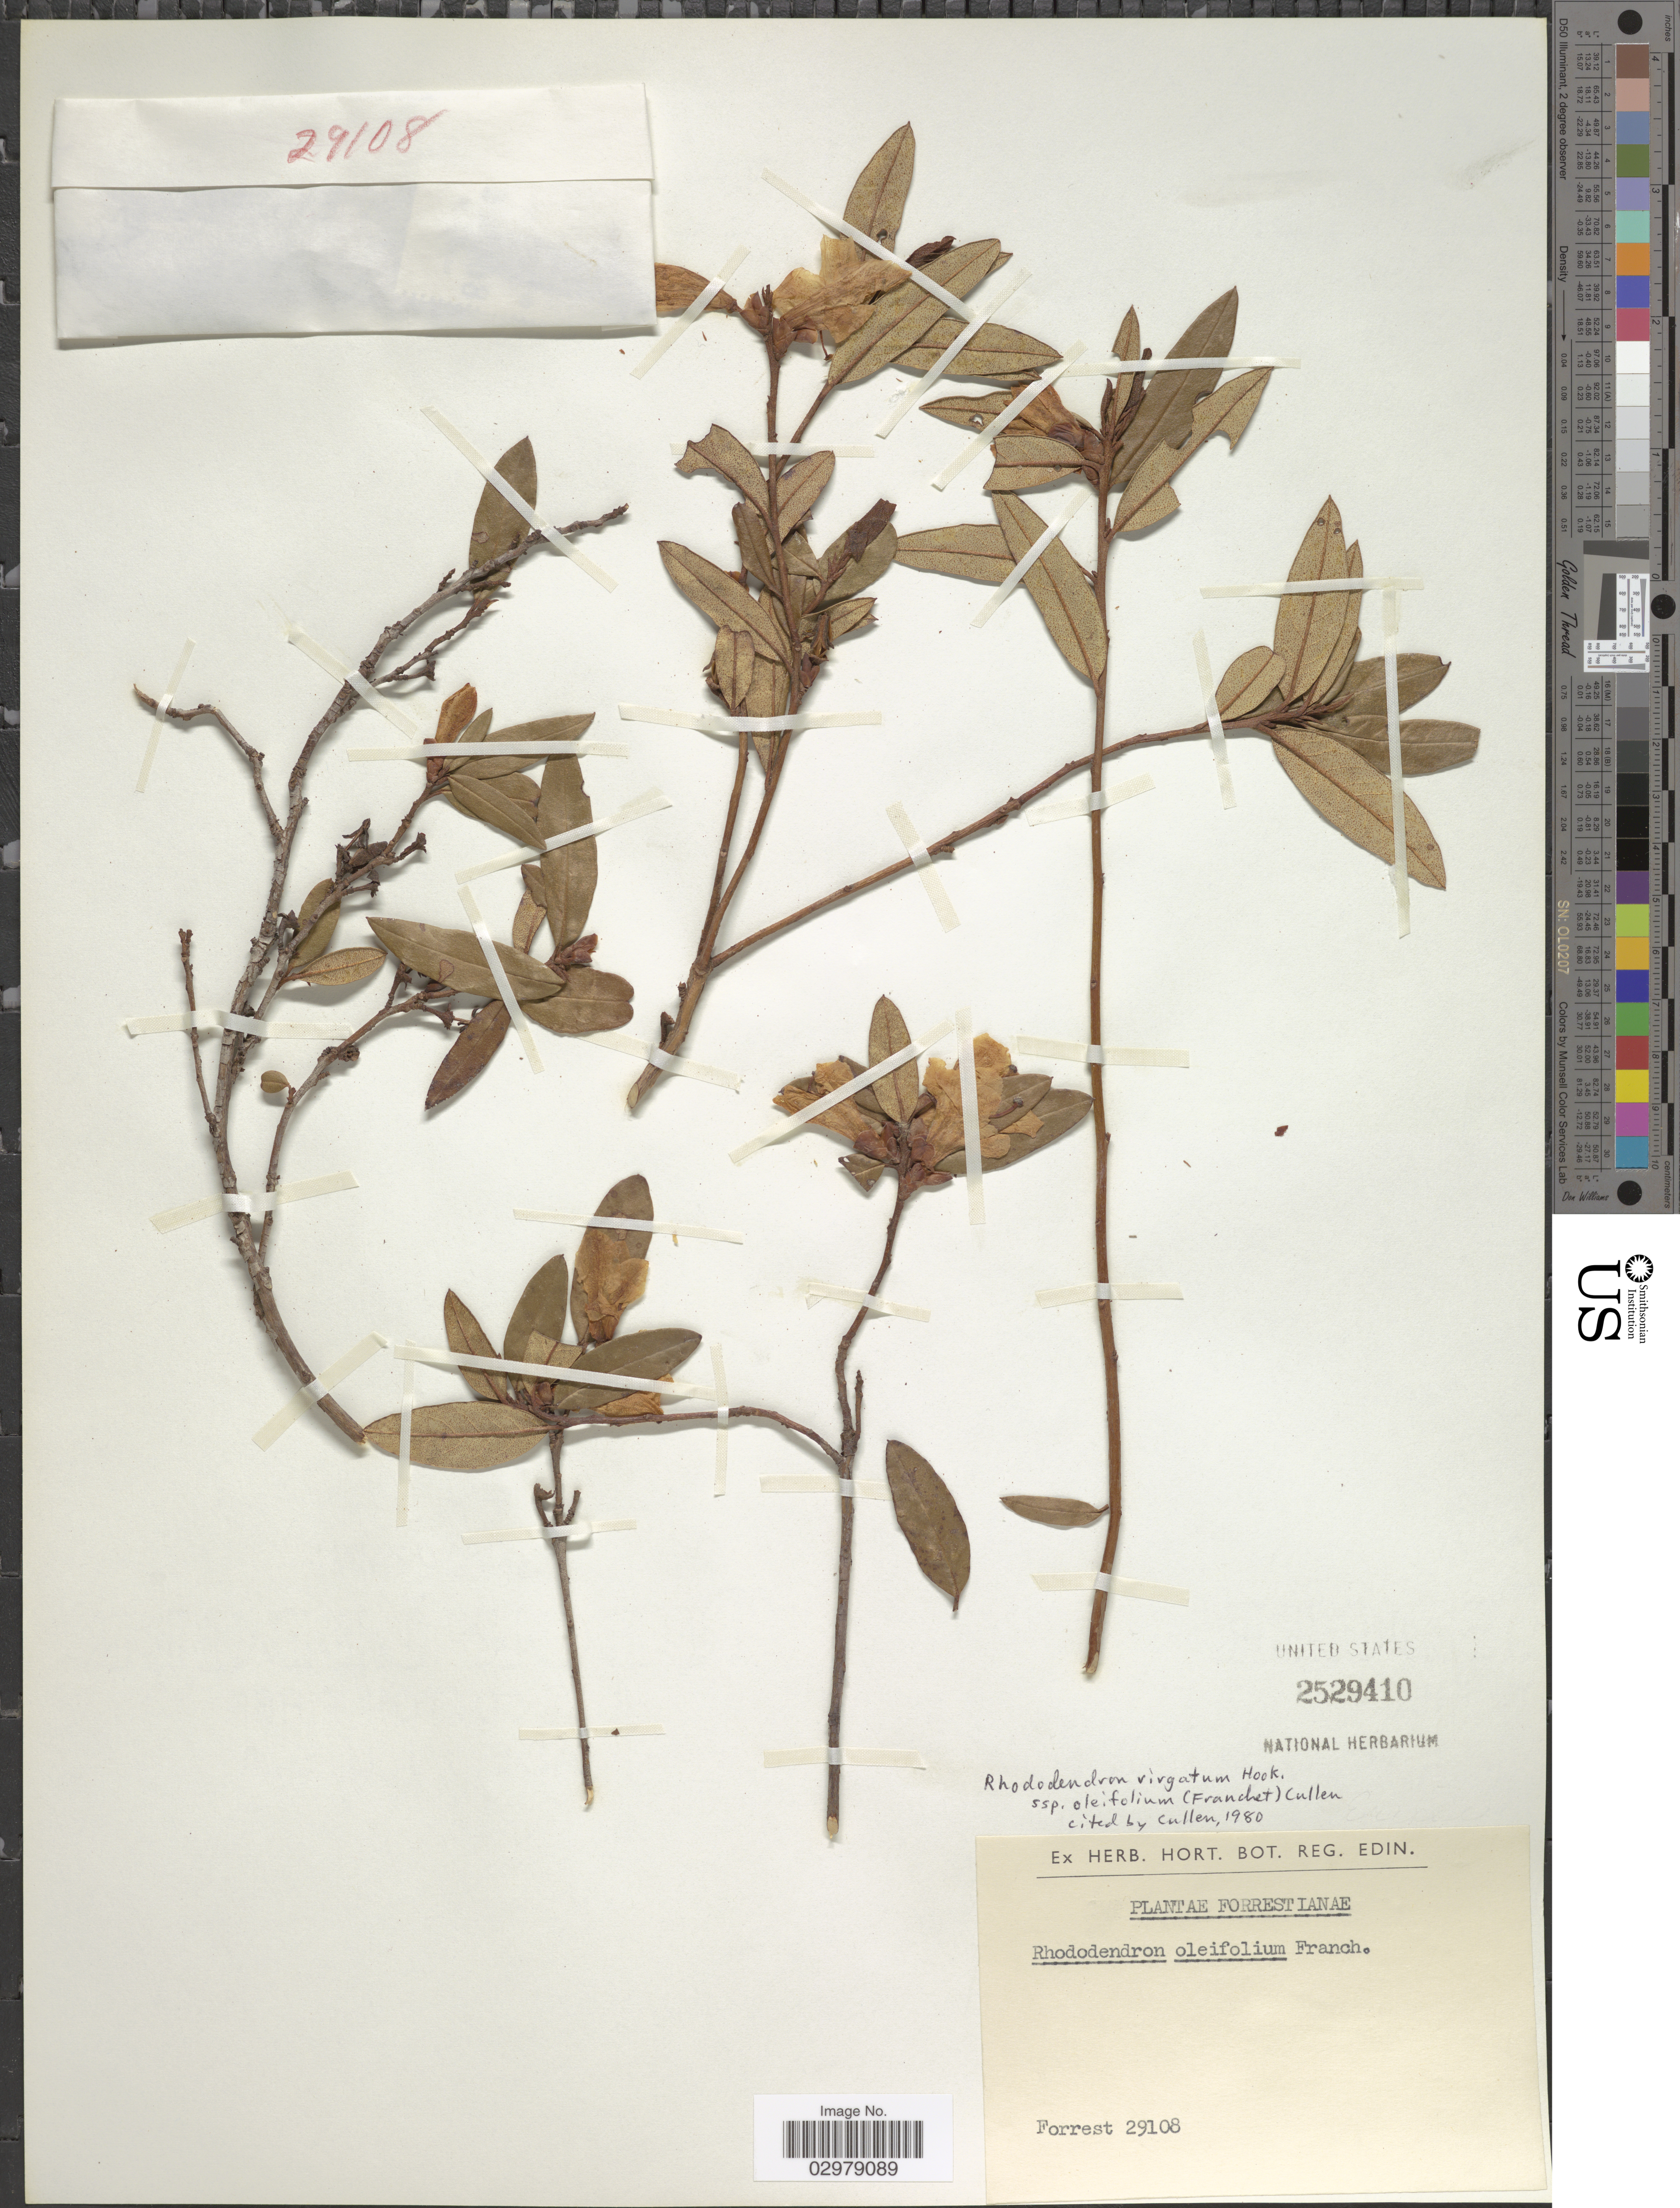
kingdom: Plantae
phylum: Tracheophyta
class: Magnoliopsida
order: Ericales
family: Ericaceae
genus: Rhododendron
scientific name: Rhododendron virgatum subsp. oleifolium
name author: (Franch.) Cullen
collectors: -. Forrest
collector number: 29108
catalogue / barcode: US 2529410